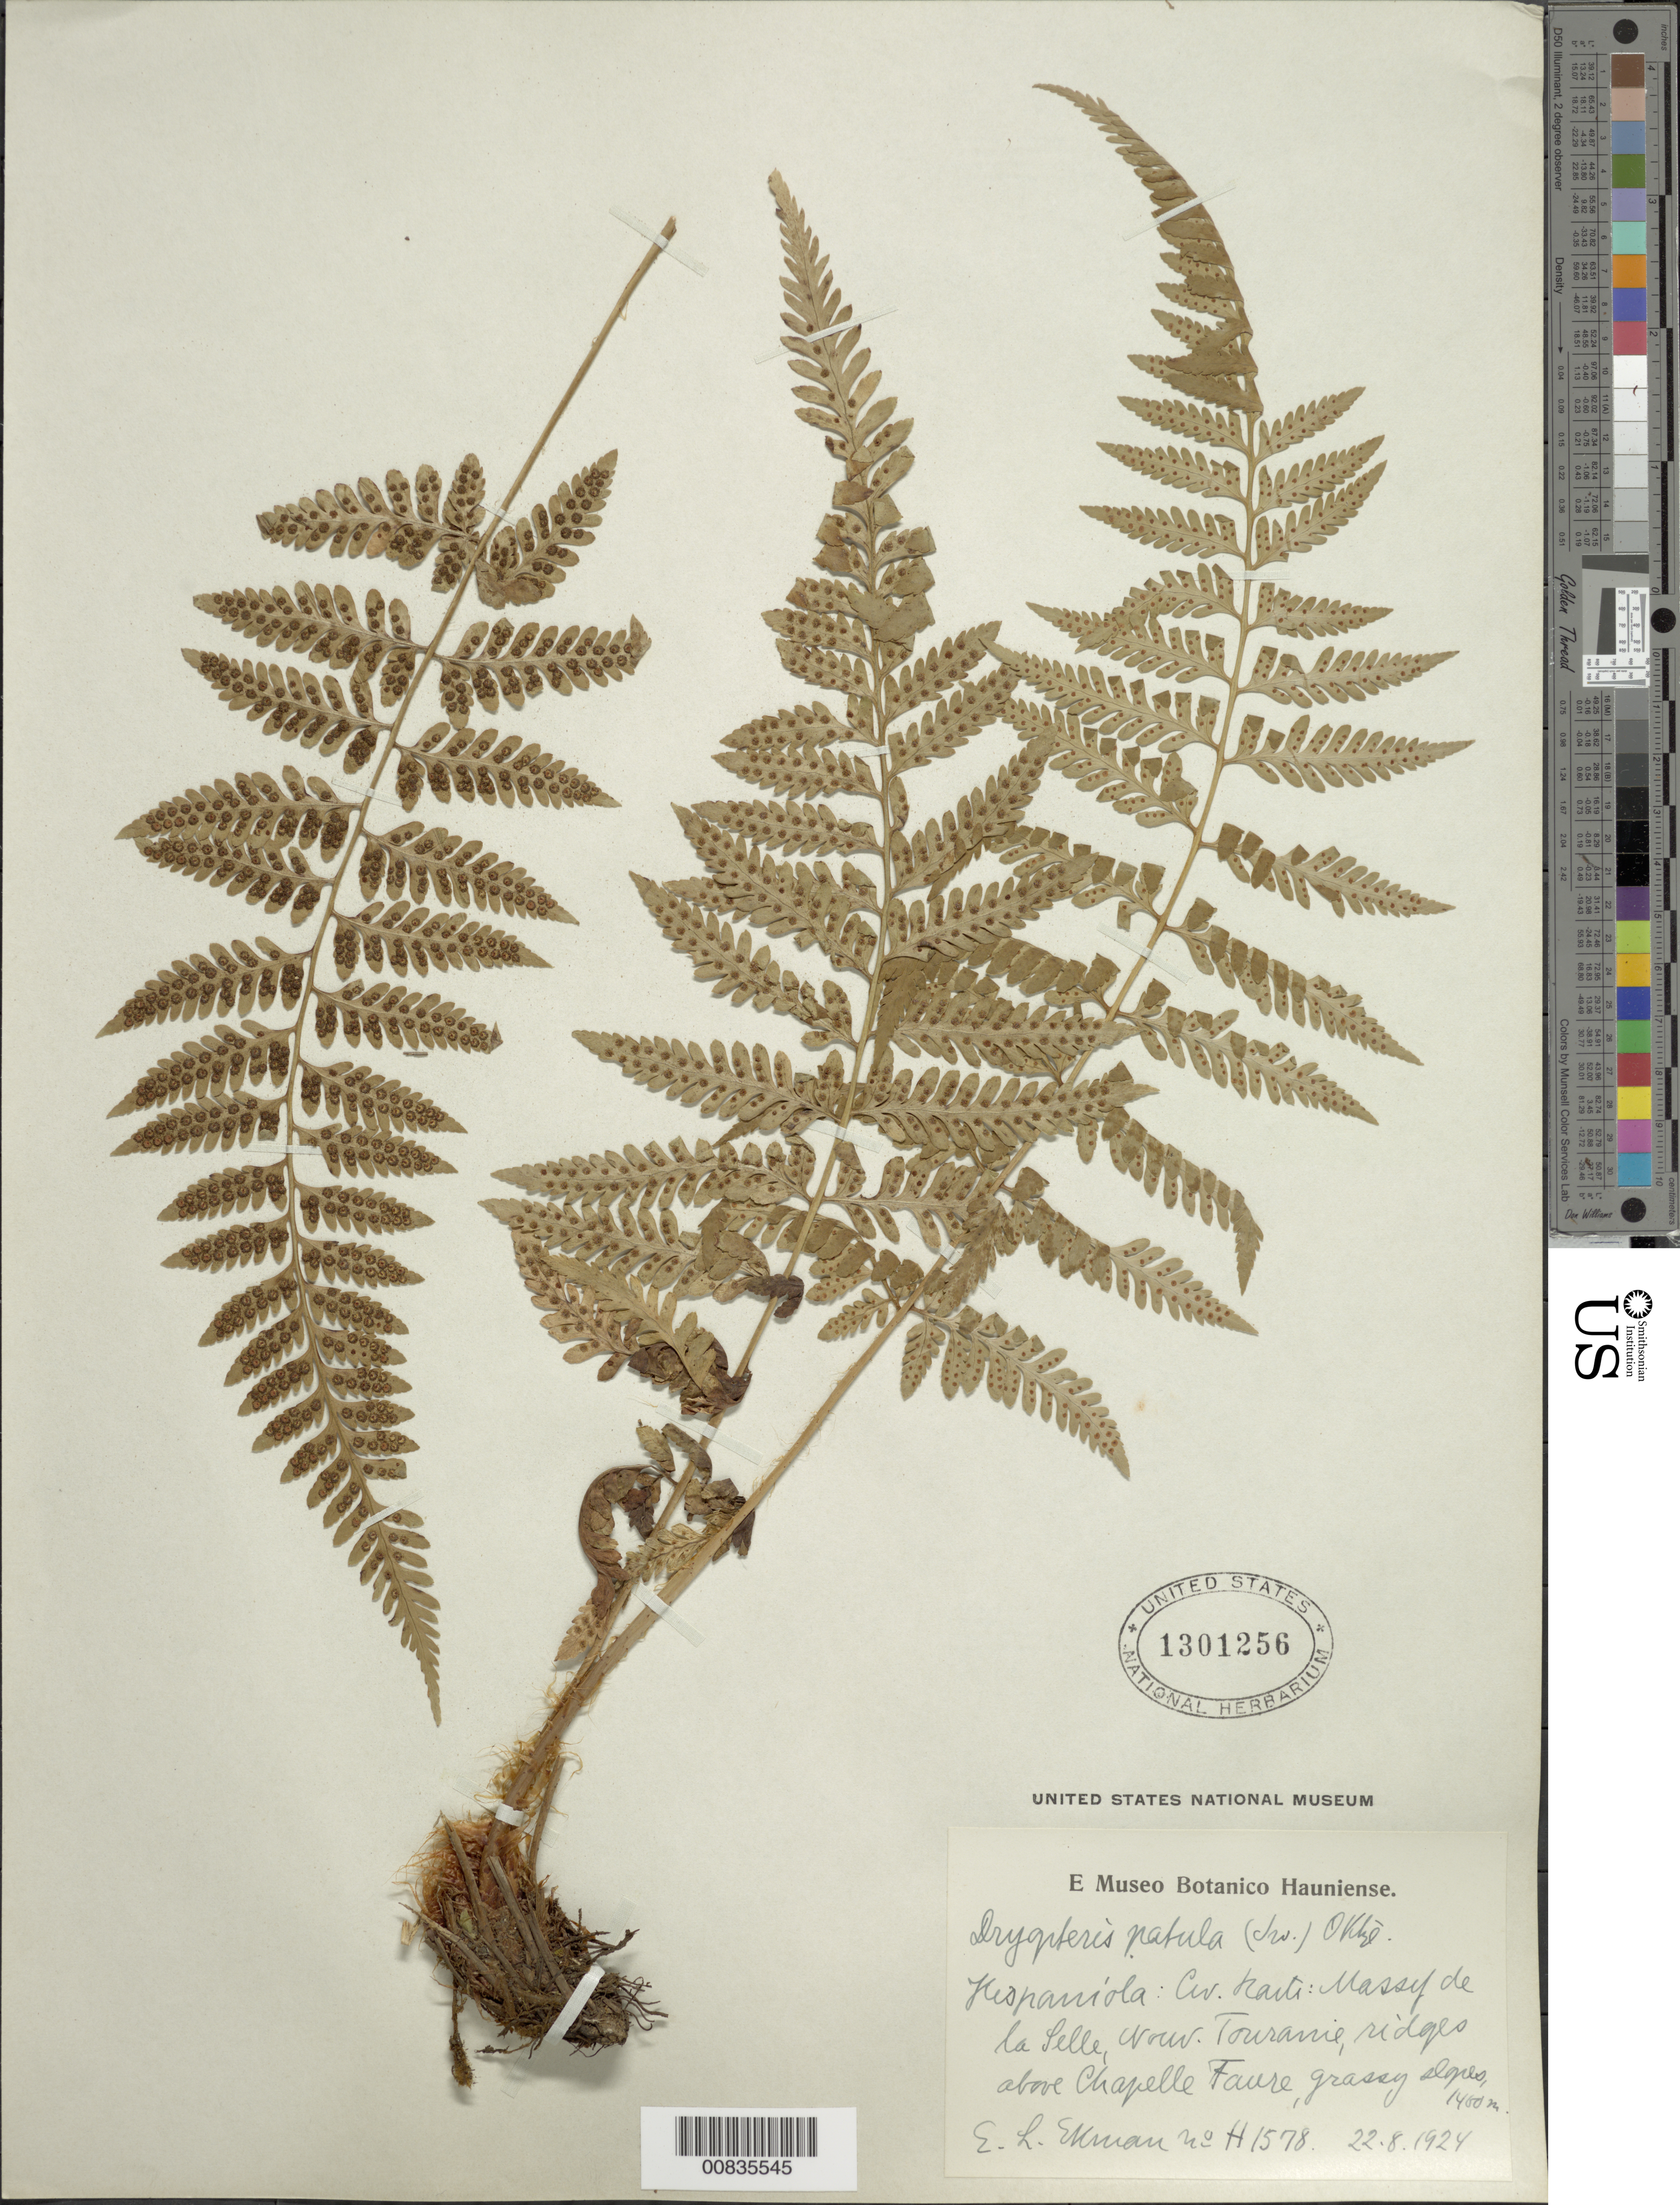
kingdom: Plantae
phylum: Tracheophyta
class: Polypodiopsida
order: Polypodiales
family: Dryopteridaceae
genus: Dryopteris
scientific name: Dryopteris patula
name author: (Sw.) Underw.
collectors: G. R. Proctor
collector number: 1578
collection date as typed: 22 Aug 1924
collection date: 1924-08-22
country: Haiti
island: Hispaniola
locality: Massif de la Selle, Pétionville, Nouvell-Touraine, Chap-Faure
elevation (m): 1400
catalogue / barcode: US 1301256